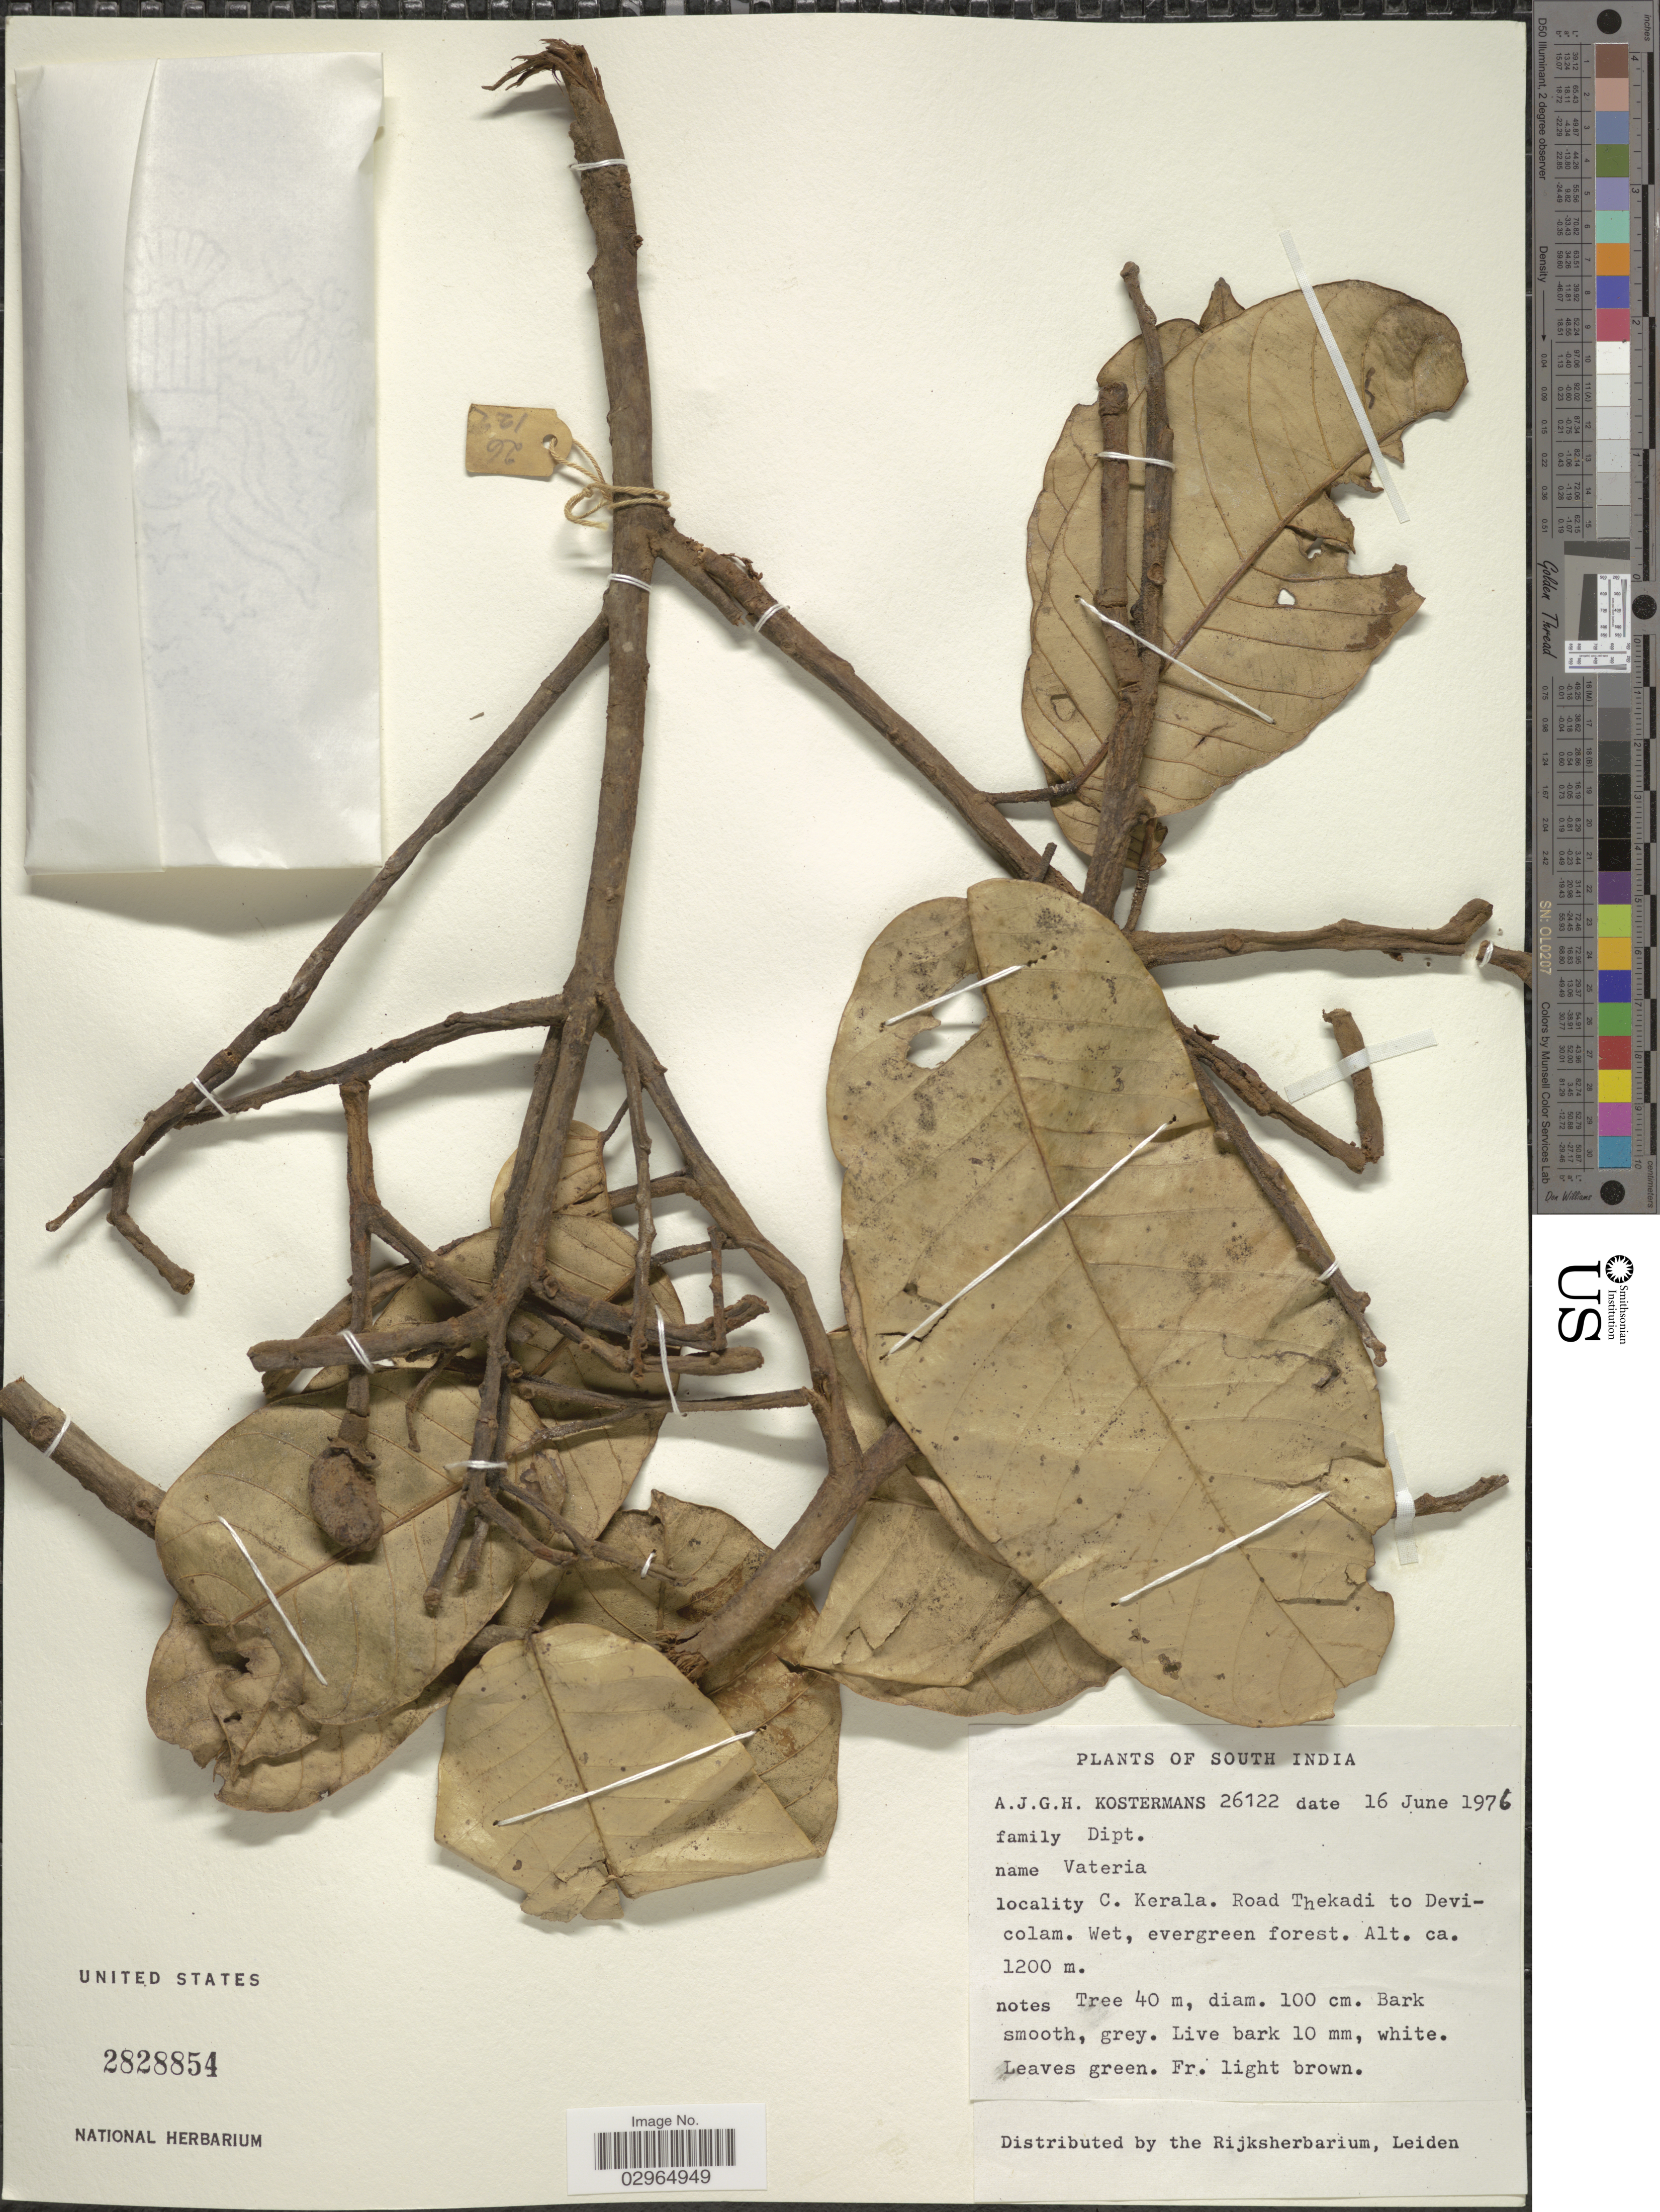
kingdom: Plantae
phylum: Tracheophyta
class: Magnoliopsida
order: Malvales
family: Dipterocarpaceae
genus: Vateria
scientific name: Vateria sp.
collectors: A. J. G. Kostermans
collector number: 26122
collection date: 1976-06-16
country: India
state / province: Kerala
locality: South India. C. Kerala. Road Thekadi to Devicolam.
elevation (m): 1200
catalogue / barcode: US 2828854